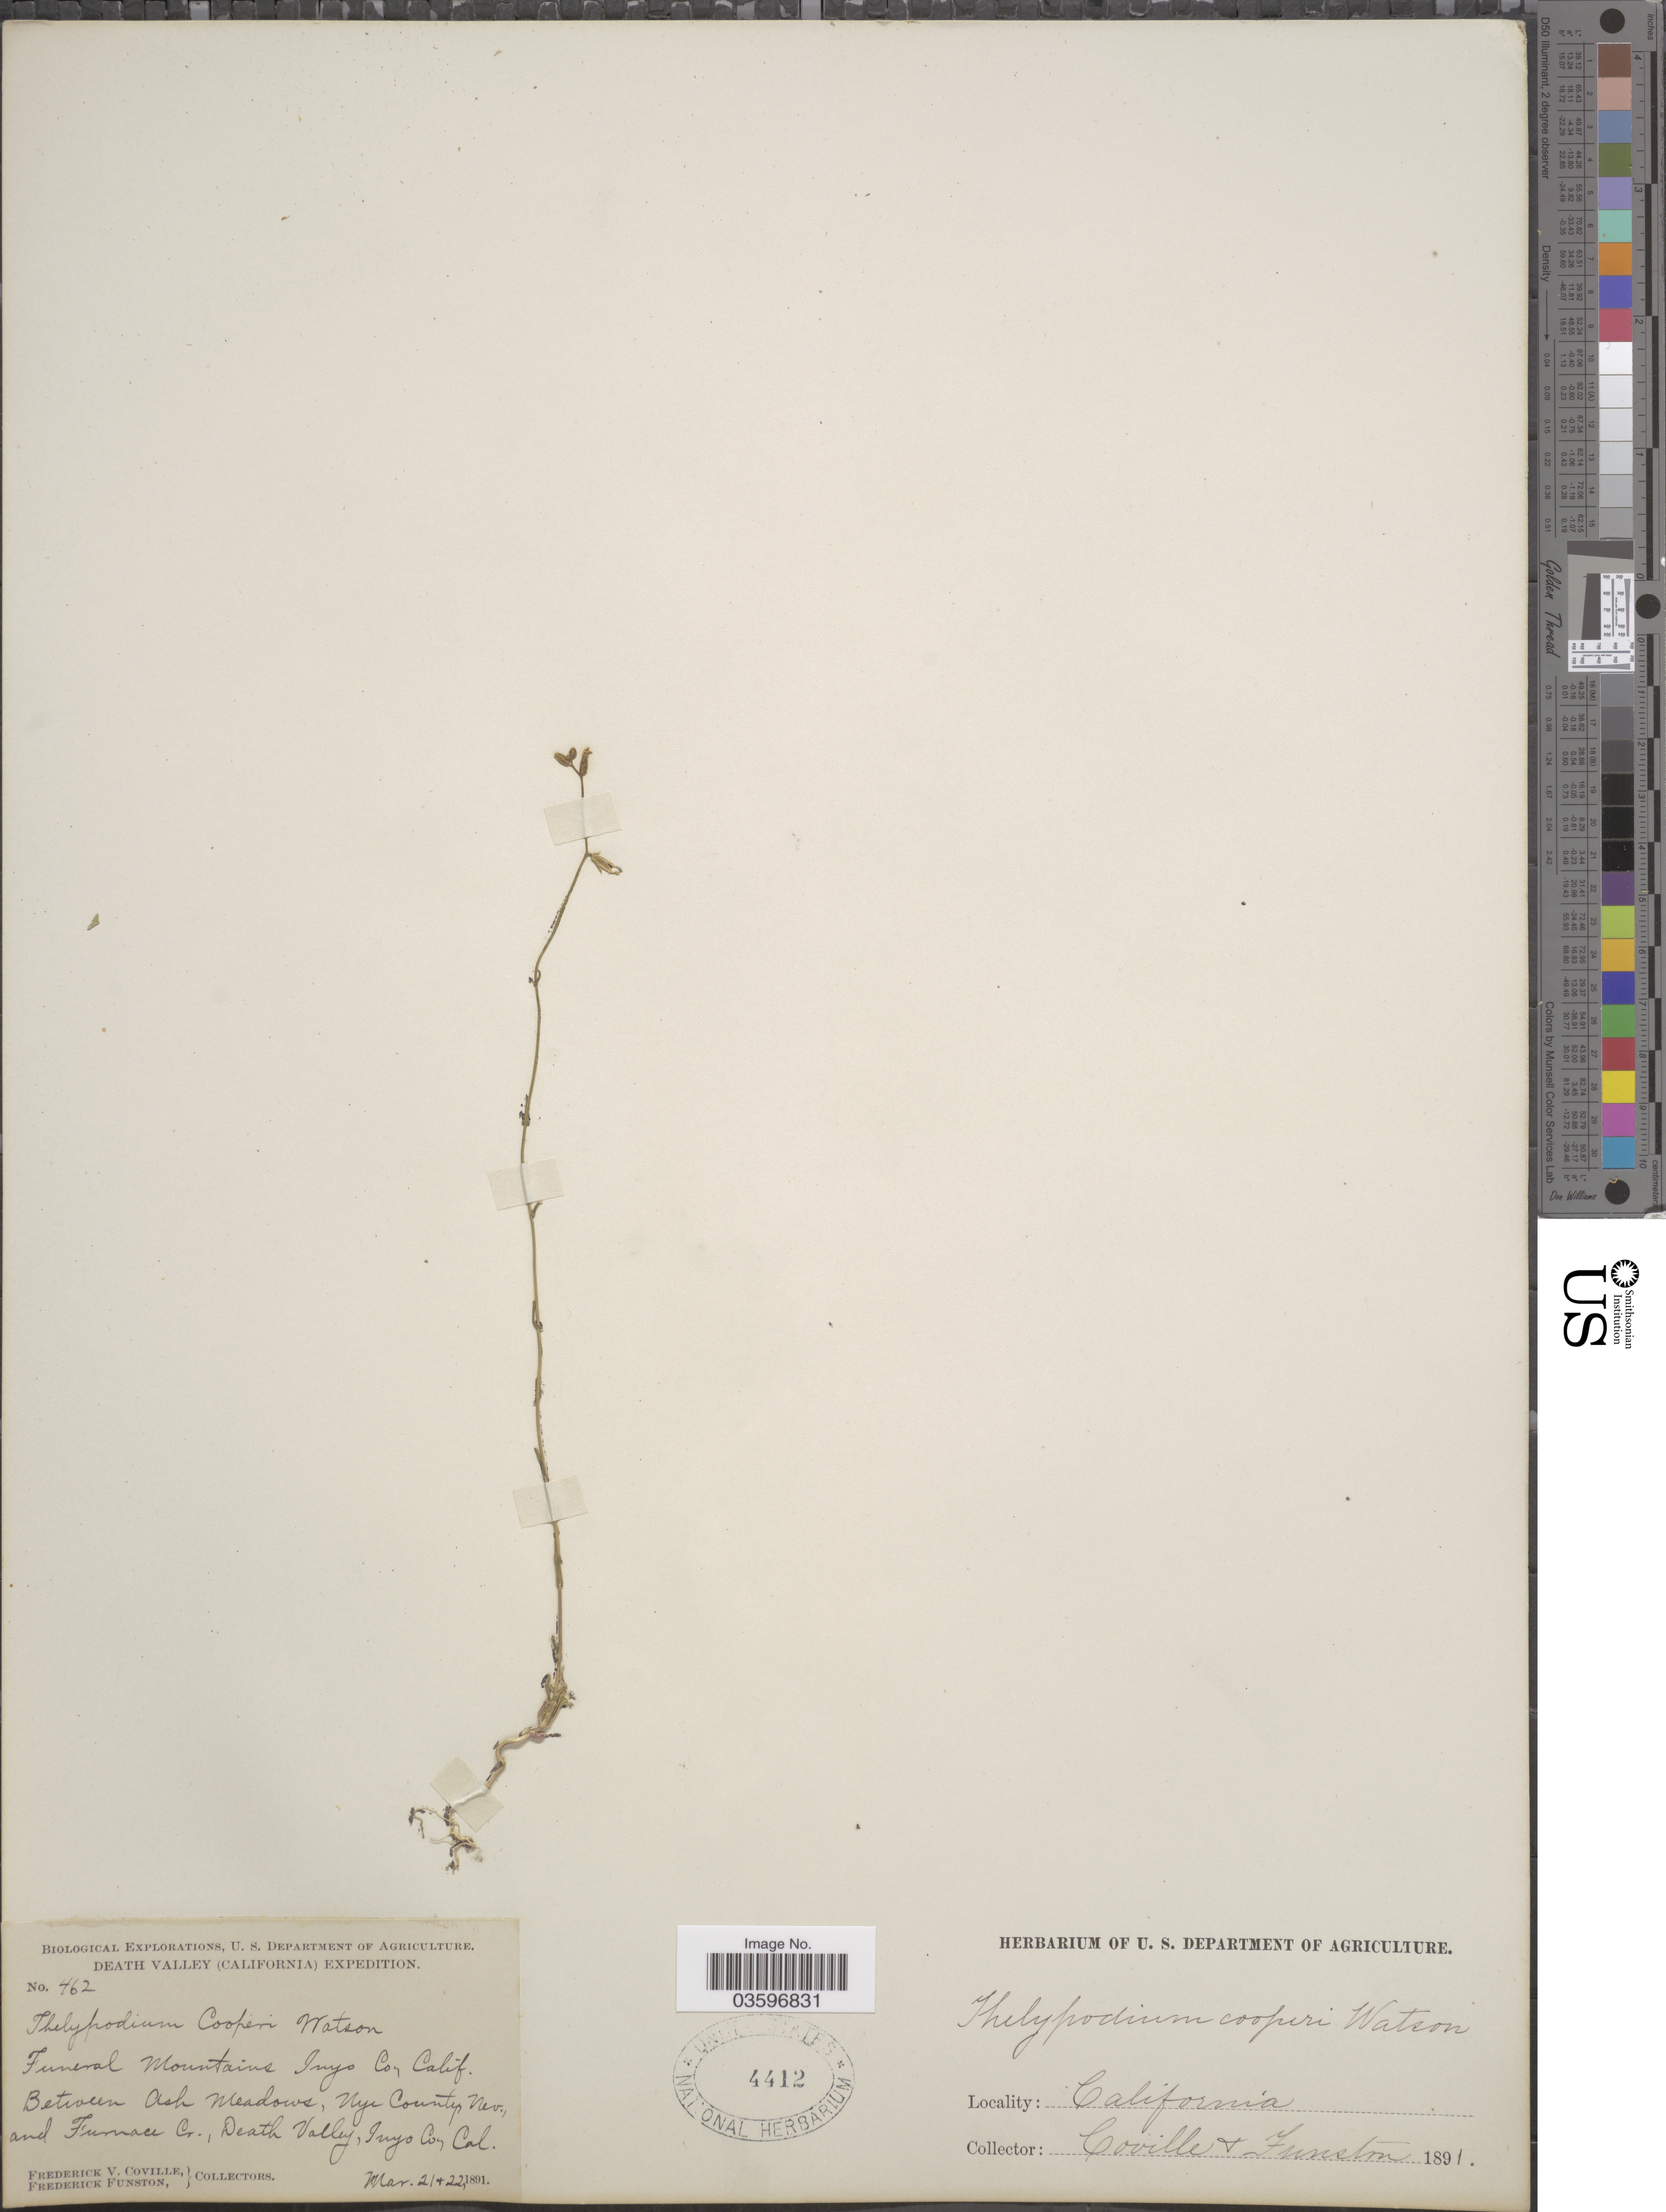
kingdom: Plantae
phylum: Tracheophyta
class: Magnoliopsida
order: Brassicales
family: Brassicaceae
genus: Caulanthus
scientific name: Caulanthus cooperi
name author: (S. Watson) Payson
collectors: F. V. Coville & F. Funston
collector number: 462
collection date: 1891-03-21/1891-03-22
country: United States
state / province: California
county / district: Inyo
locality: Death Valley. Funeral Mountains Inyo Co., Calif. Between Ash Meadows, Nye County, Nev., and Furnace Cr., Death Valley, Inyo Co.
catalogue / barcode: US 4412